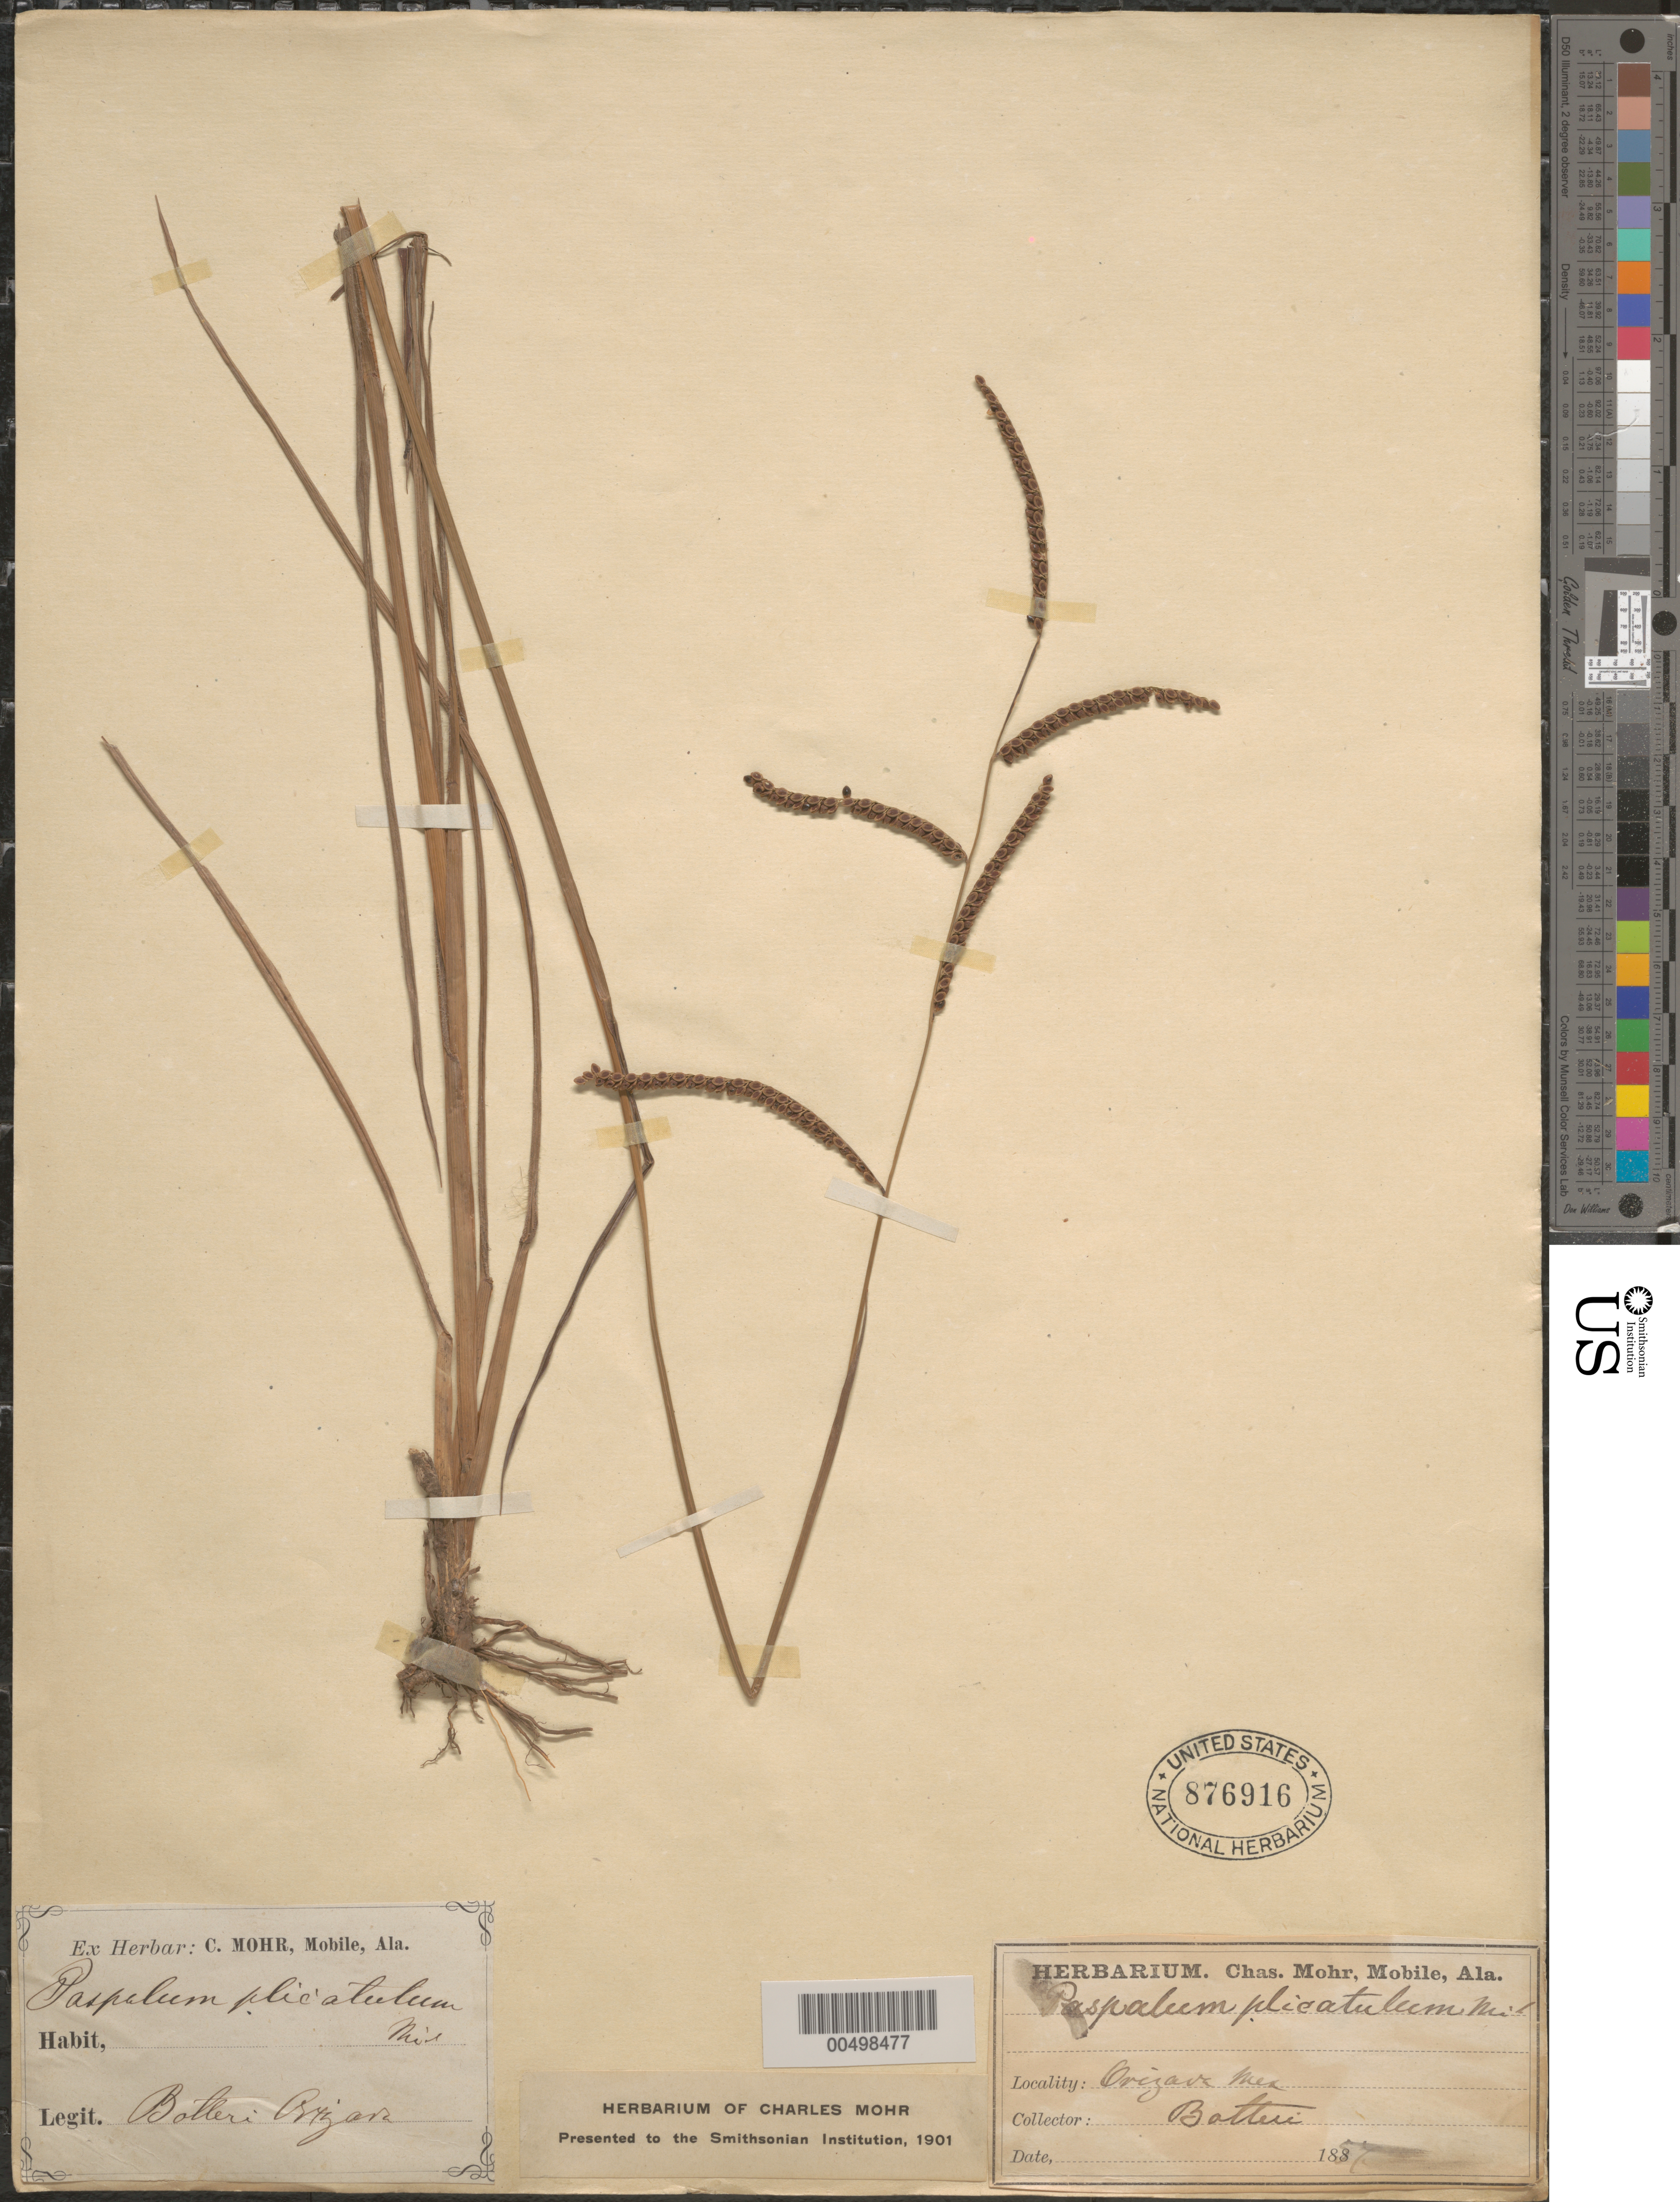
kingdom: Plantae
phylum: Tracheophyta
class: Liliopsida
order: Poales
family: Poaceae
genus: Paspalum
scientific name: Paspalum plicatulum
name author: Michx.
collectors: -. Botteri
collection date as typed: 1857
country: Mexico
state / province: Veracruz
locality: Orizaba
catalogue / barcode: US 876916